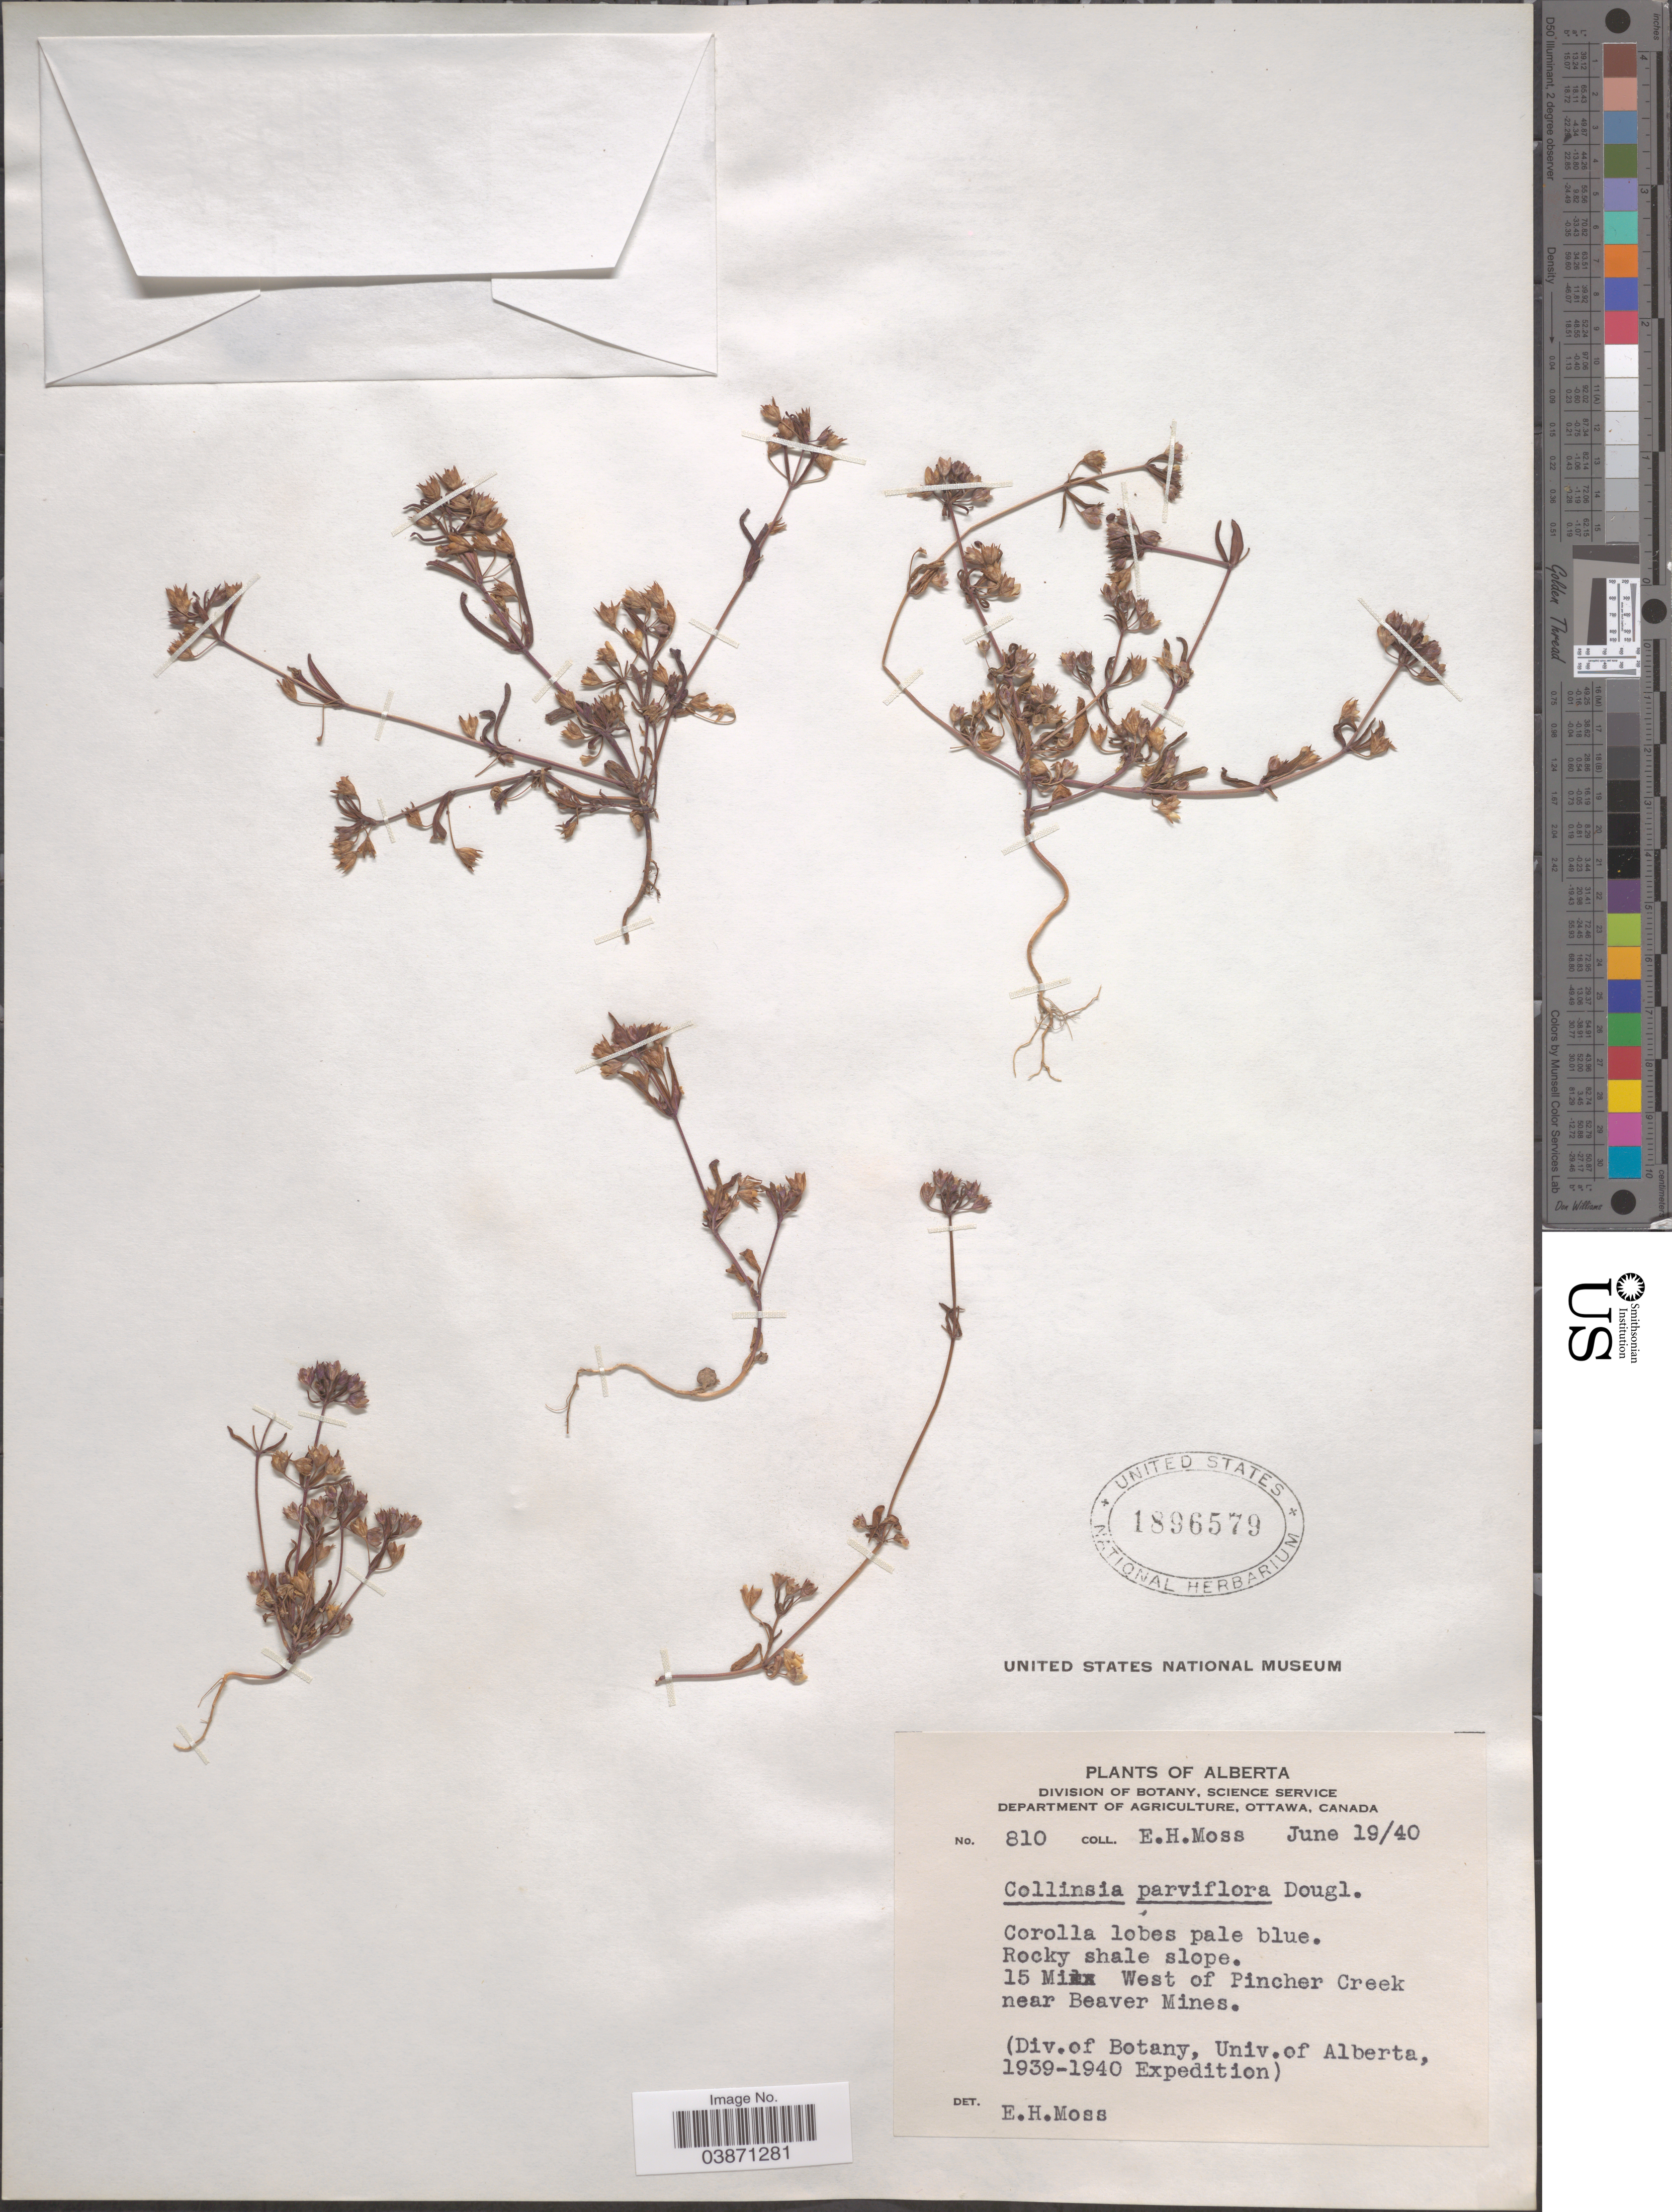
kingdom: Plantae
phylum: Tracheophyta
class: Magnoliopsida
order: Lamiales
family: Plantaginaceae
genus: Collinsia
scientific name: Collinsia parviflora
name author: Douglas ex Lindl.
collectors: E. Moss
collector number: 810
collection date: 1940-06-19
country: Canada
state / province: Alberta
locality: Rocky shale slope. 15 Mi West of Pincher Creek near Beaver Mines.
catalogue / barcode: US 1896579